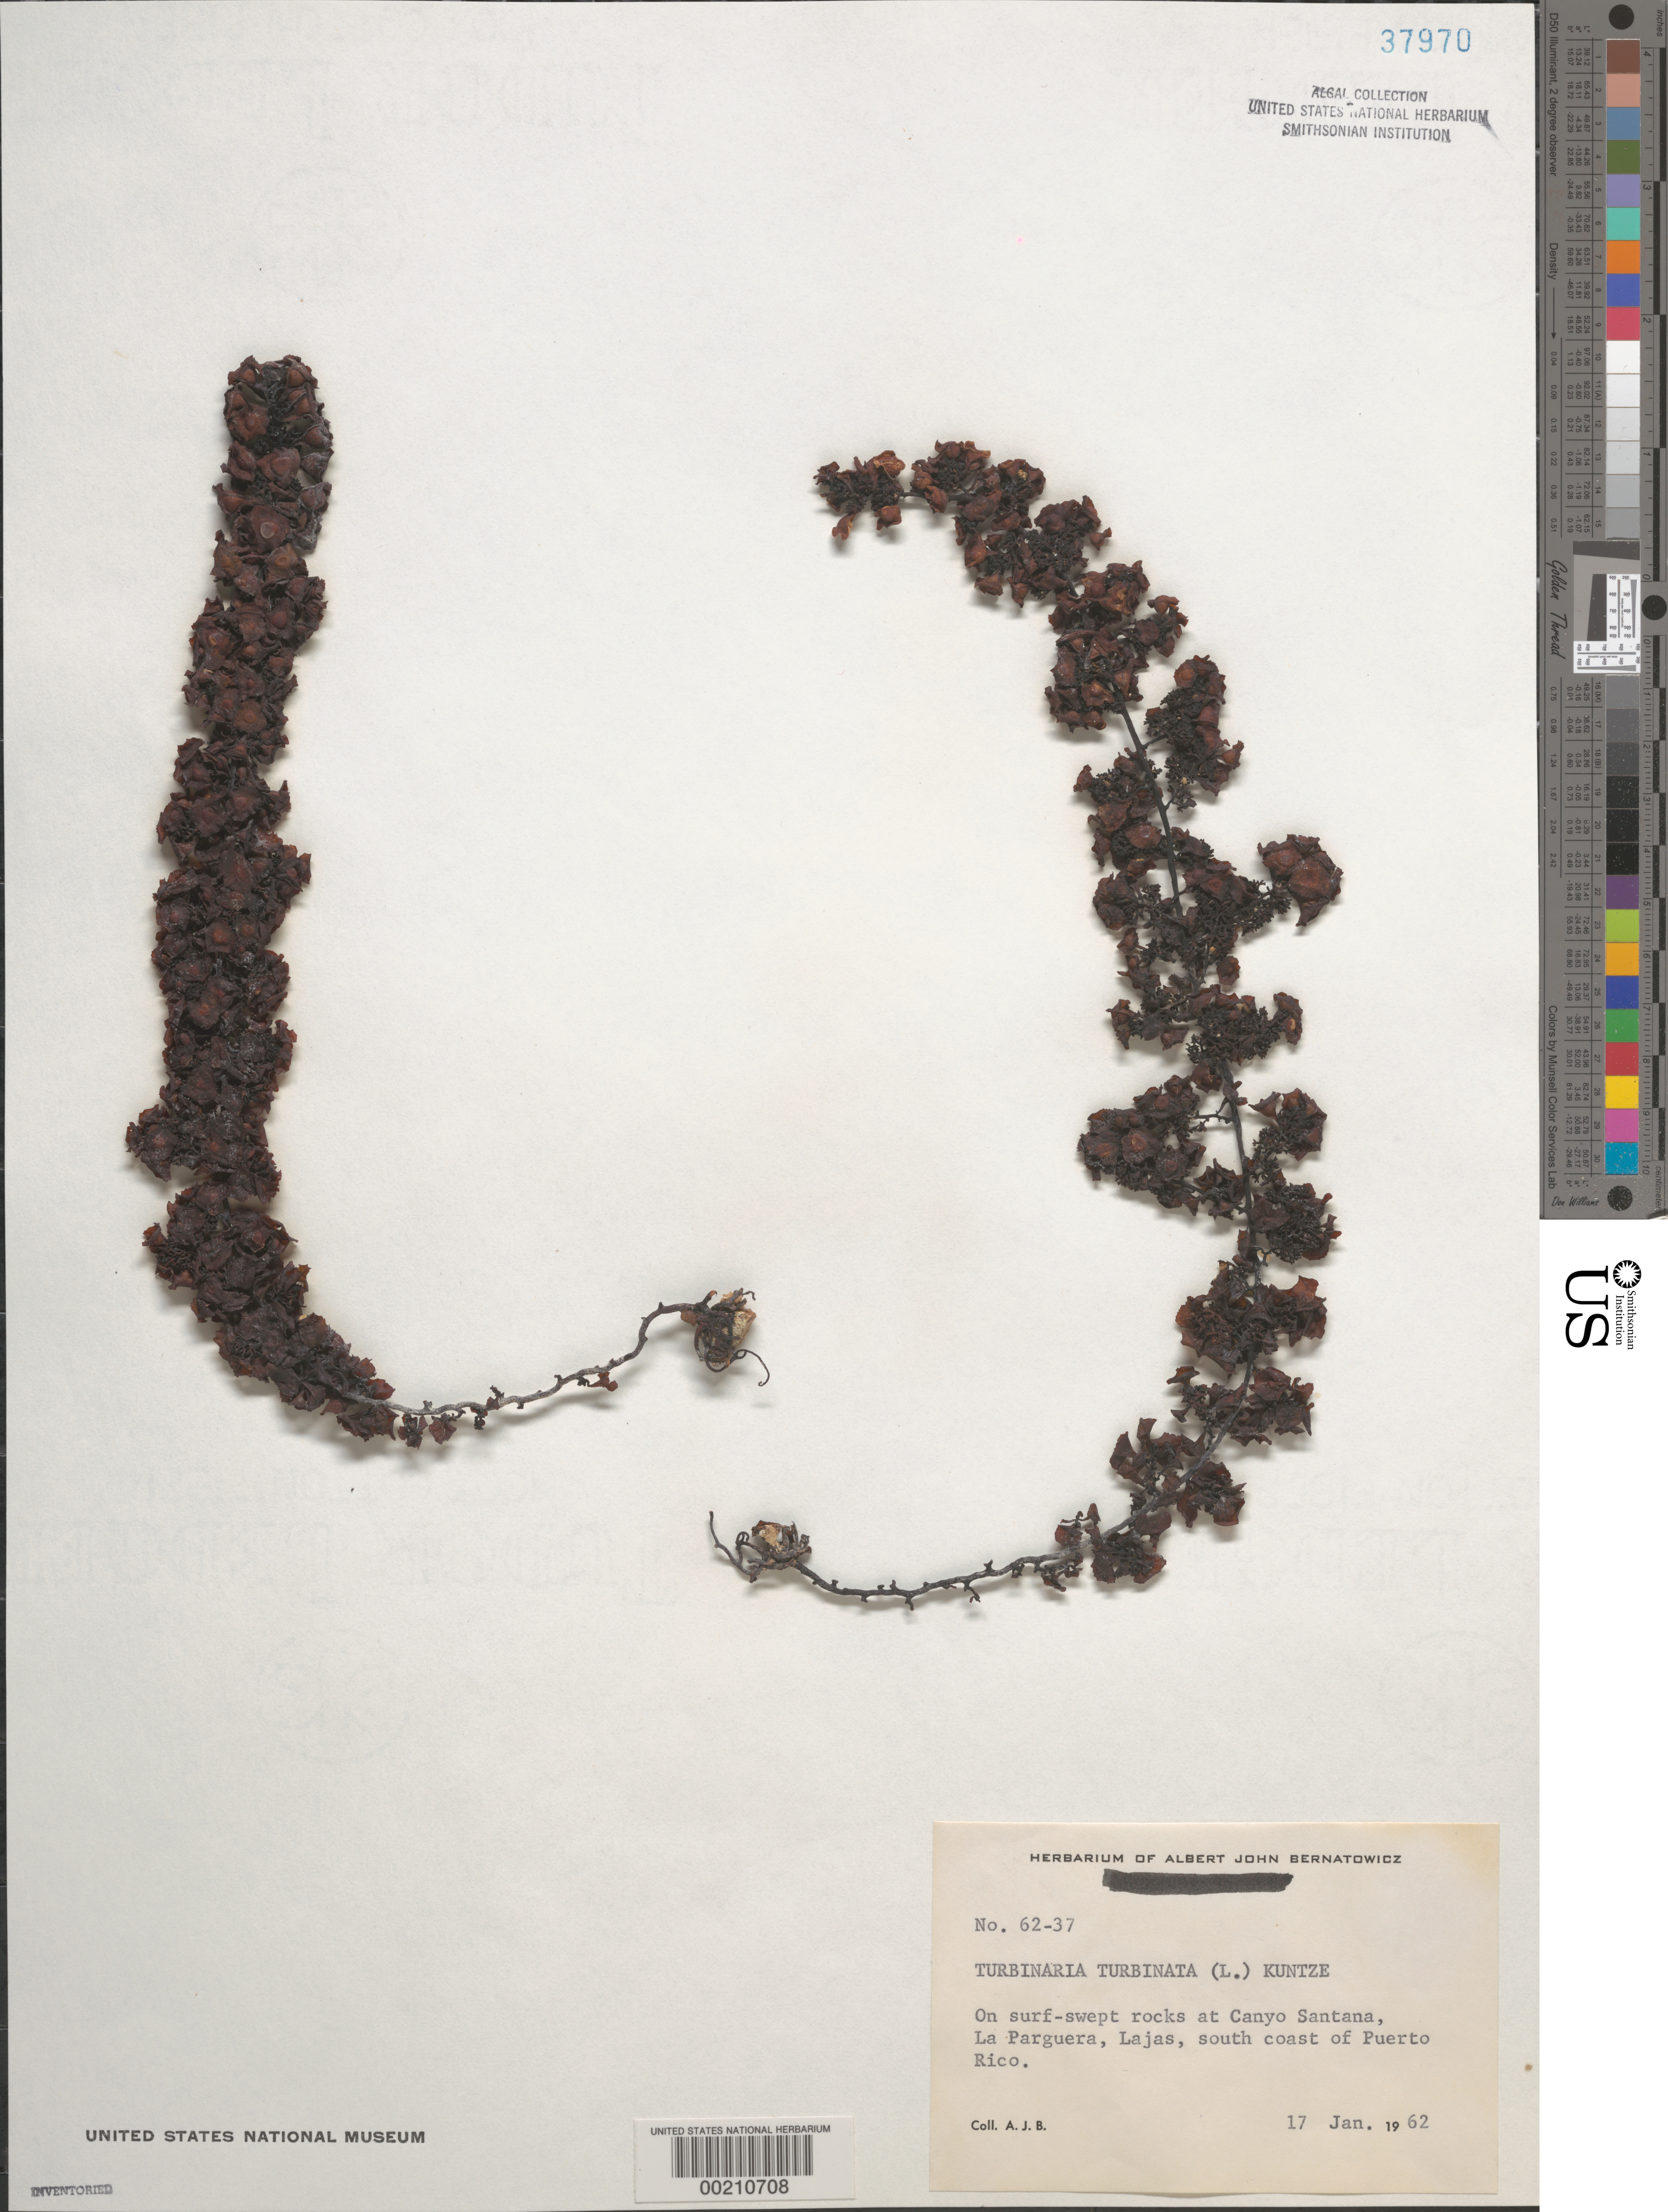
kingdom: Chromista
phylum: Ochrophyta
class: Phaeophyceae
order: Fucales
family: Sargassaceae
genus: Turbinaria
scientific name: Turbinaria turbinata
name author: (L.) Kuntze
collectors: A. Bernatowicz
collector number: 62-37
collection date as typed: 17 Jan 1962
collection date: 1962-01-17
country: Puerto Rico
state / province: Lajas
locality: La Parguera, Canyo Santana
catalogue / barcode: US 37970